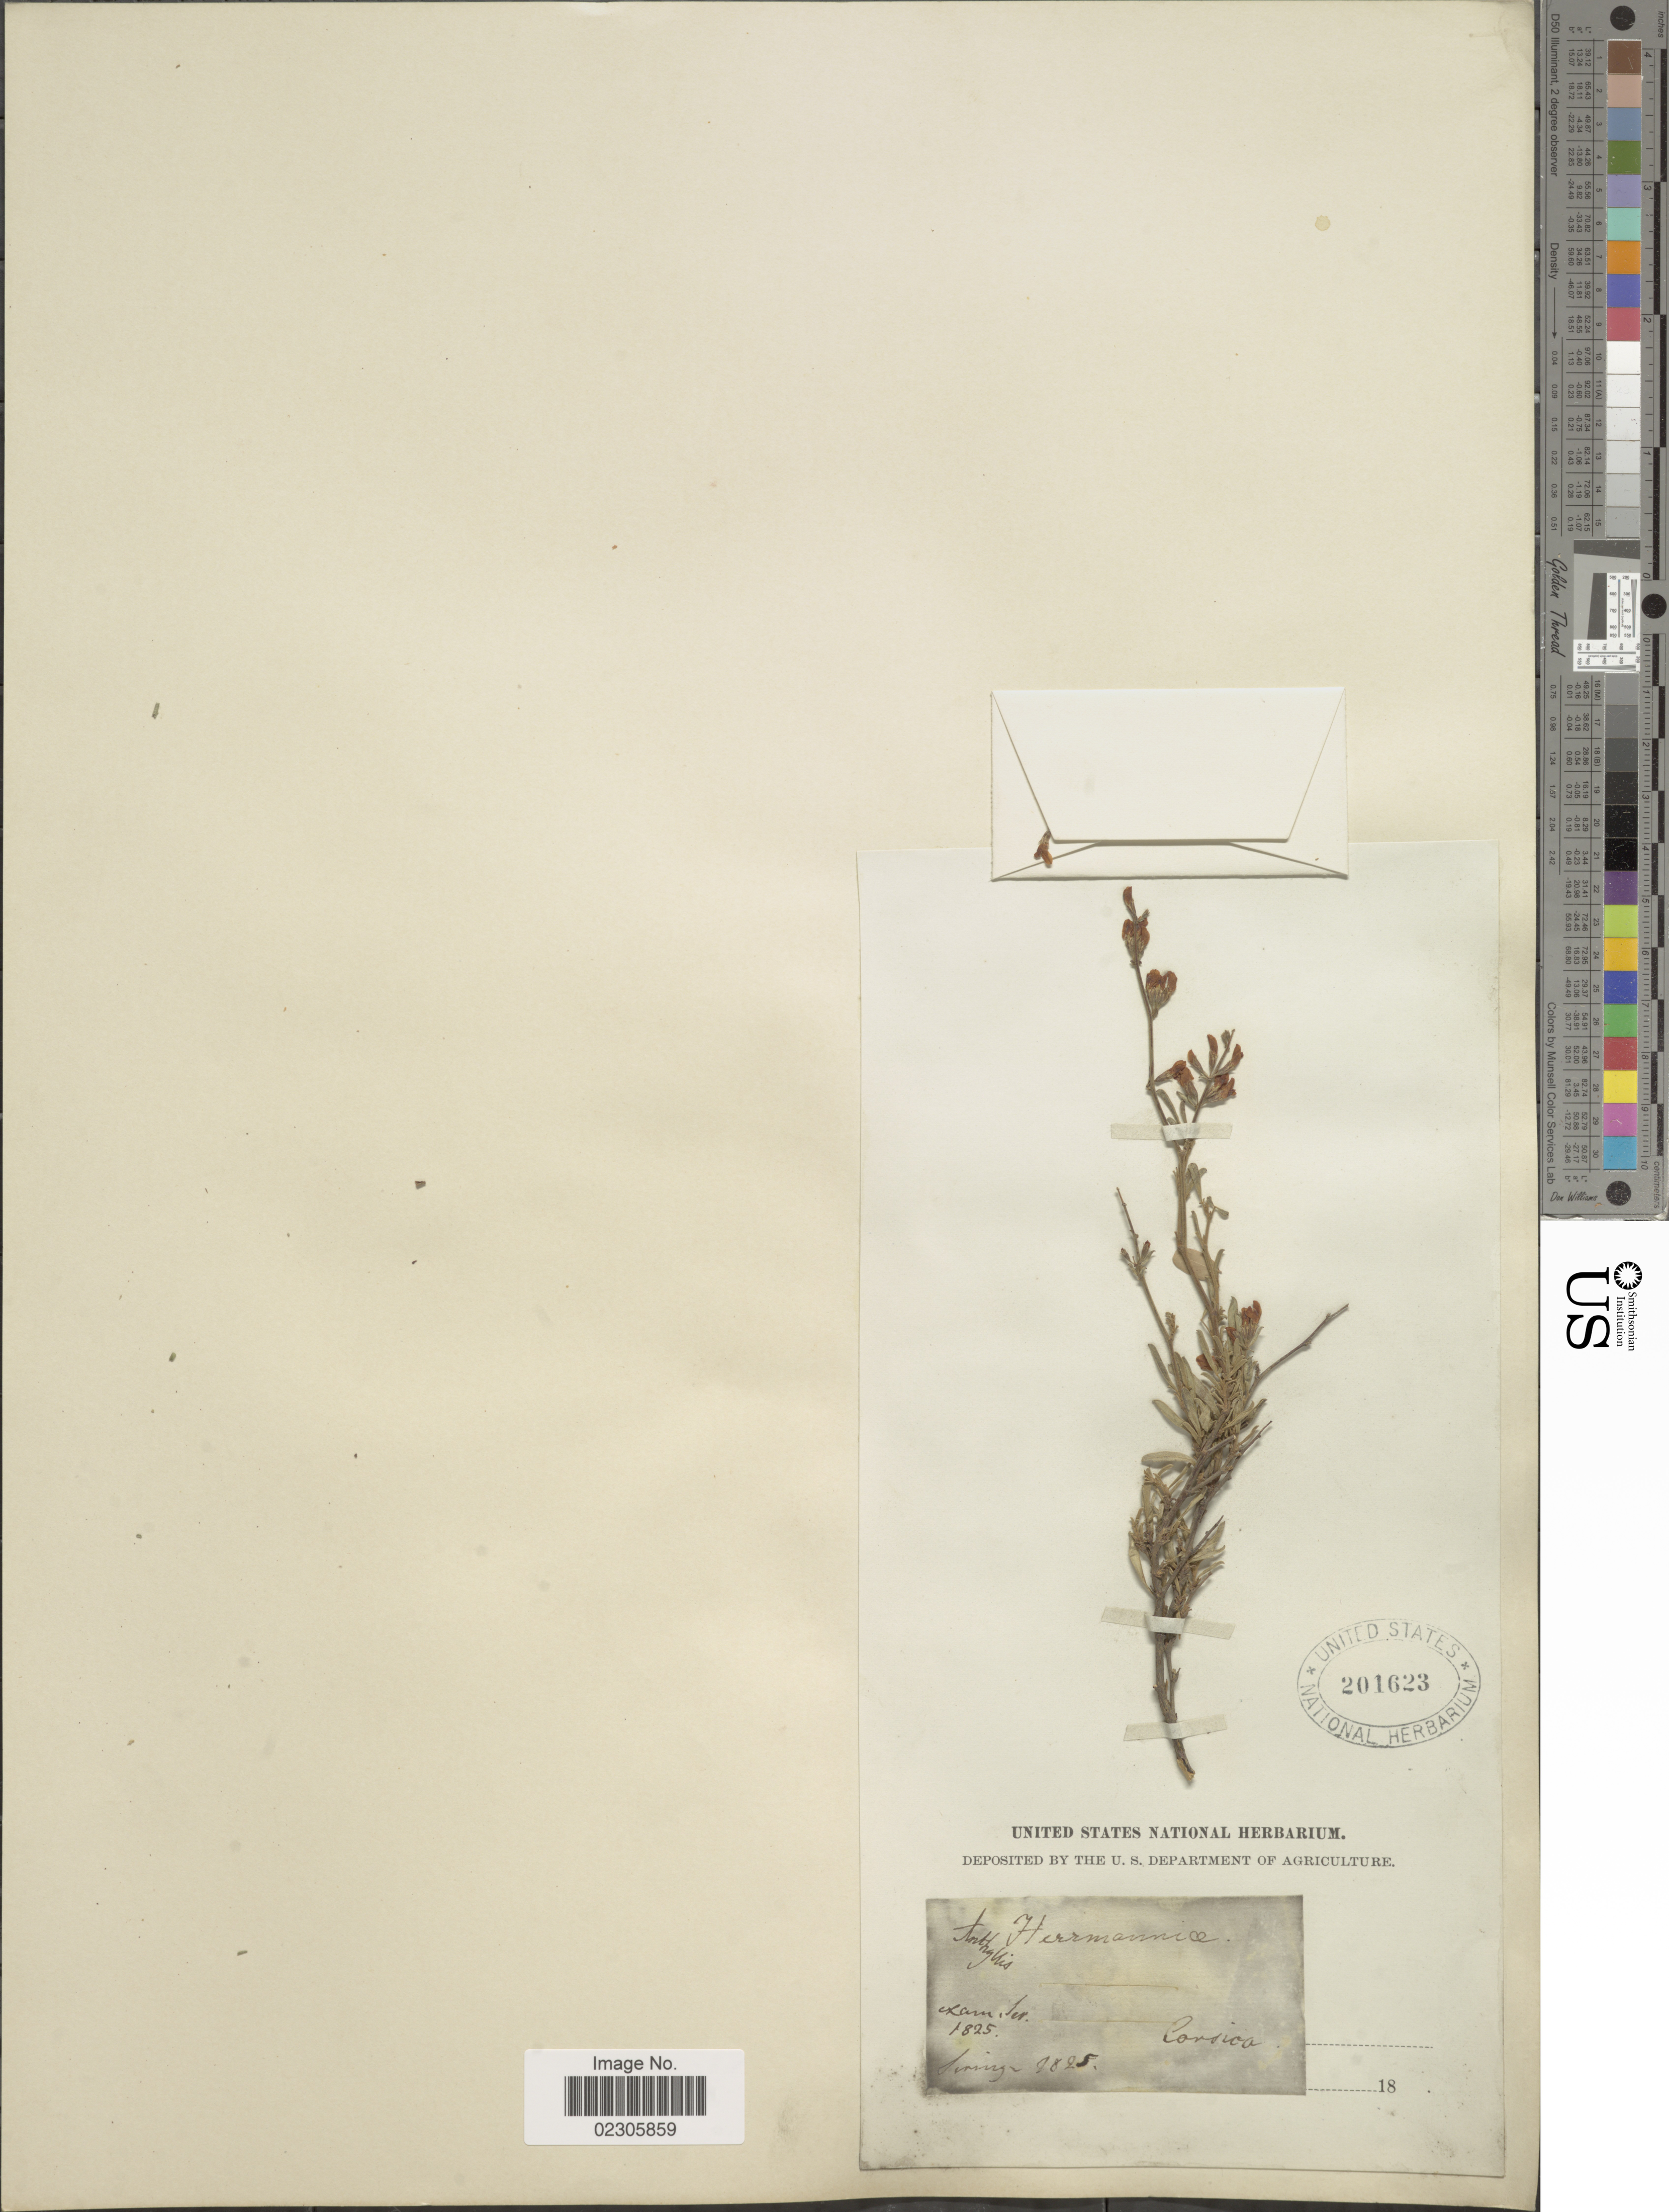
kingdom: Plantae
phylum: Tracheophyta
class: Magnoliopsida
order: Fabales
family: Fabaceae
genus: Anthyllis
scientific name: Anthyllis hermanniae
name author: L.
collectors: N. Seringe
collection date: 1825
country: France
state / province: Corsica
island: Corse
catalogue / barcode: US 201623